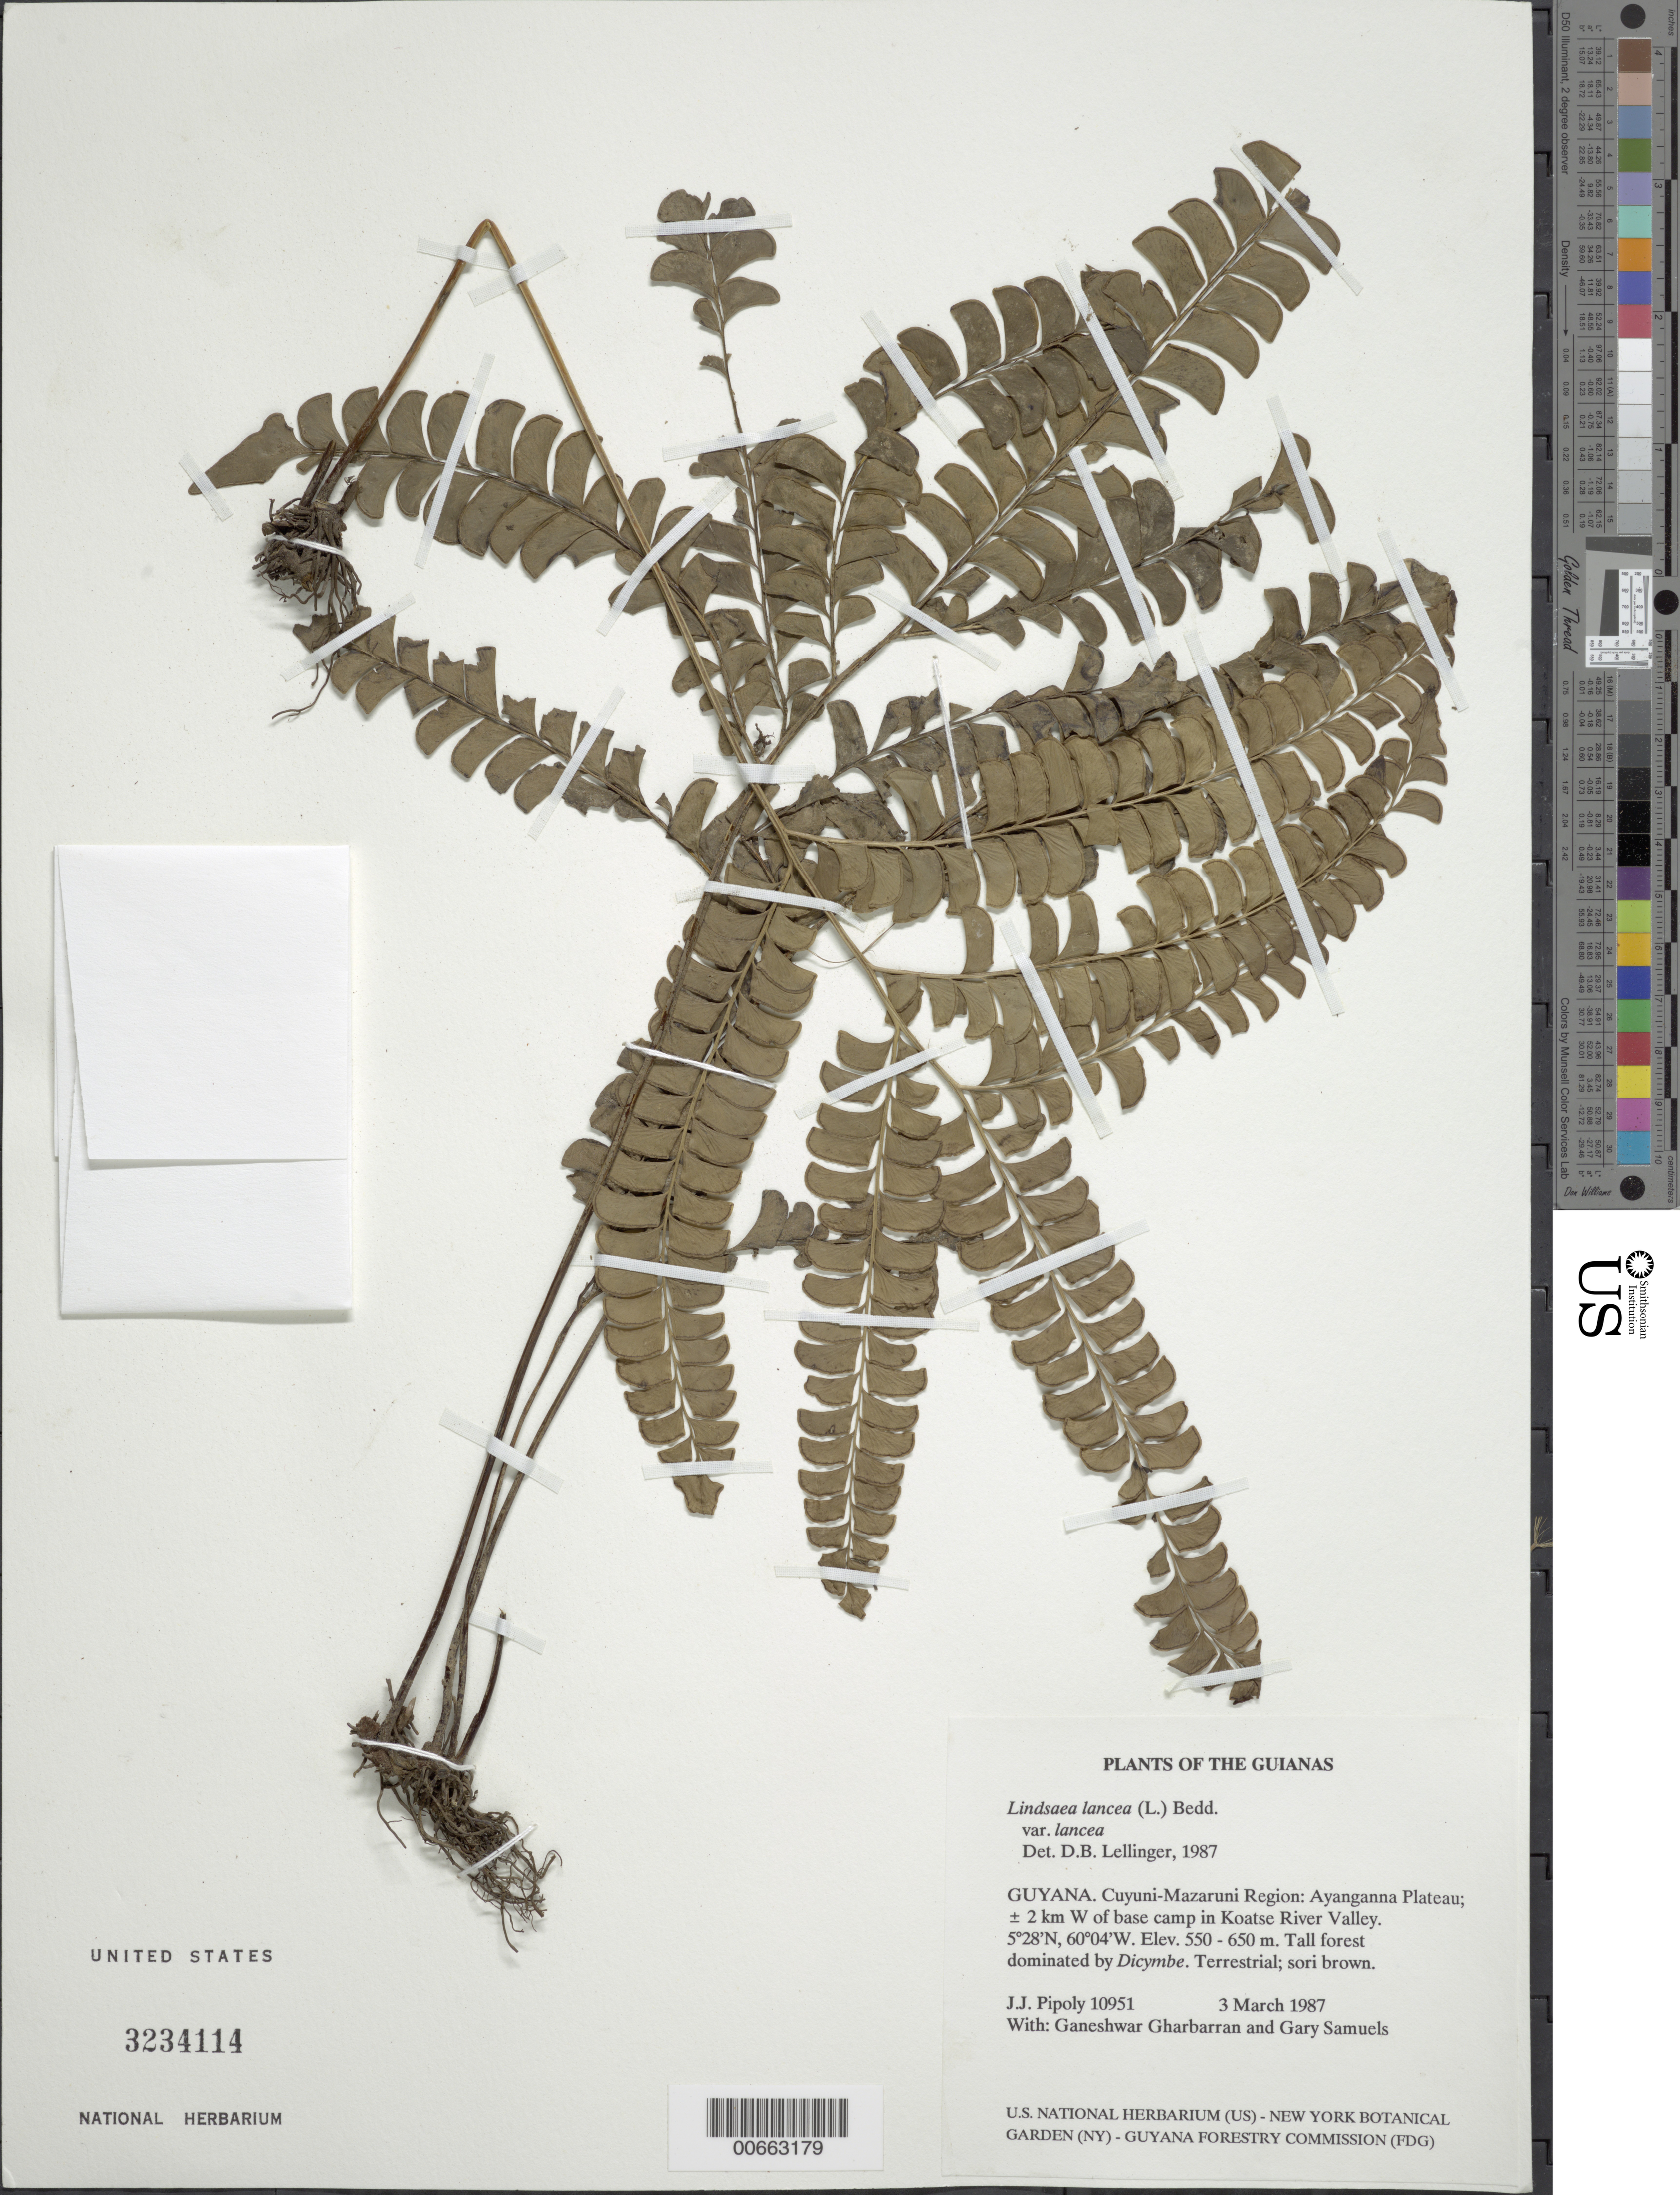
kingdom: Plantae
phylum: Tracheophyta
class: Polypodiopsida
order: Polypodiales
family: Lindsaeaceae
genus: Lindsaea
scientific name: Lindsaea lancea var. lancea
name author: (L.) Bedd.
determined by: Lellinger, David B., (BOT), Smithsonian Institution - National Museum of Natural History (UNITED STATES)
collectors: J. J. Pipoly, G. Gharbarran & G. Samuels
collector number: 10951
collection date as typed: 3 March 1987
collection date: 1987-03-03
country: Guyana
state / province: Cuyuni-Mazaruni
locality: Ayanganna Plateau; ± 2 km W of base camp in Koatse River Valley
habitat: Tall forest dominated by Dicymbe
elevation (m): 550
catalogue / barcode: US 3234114